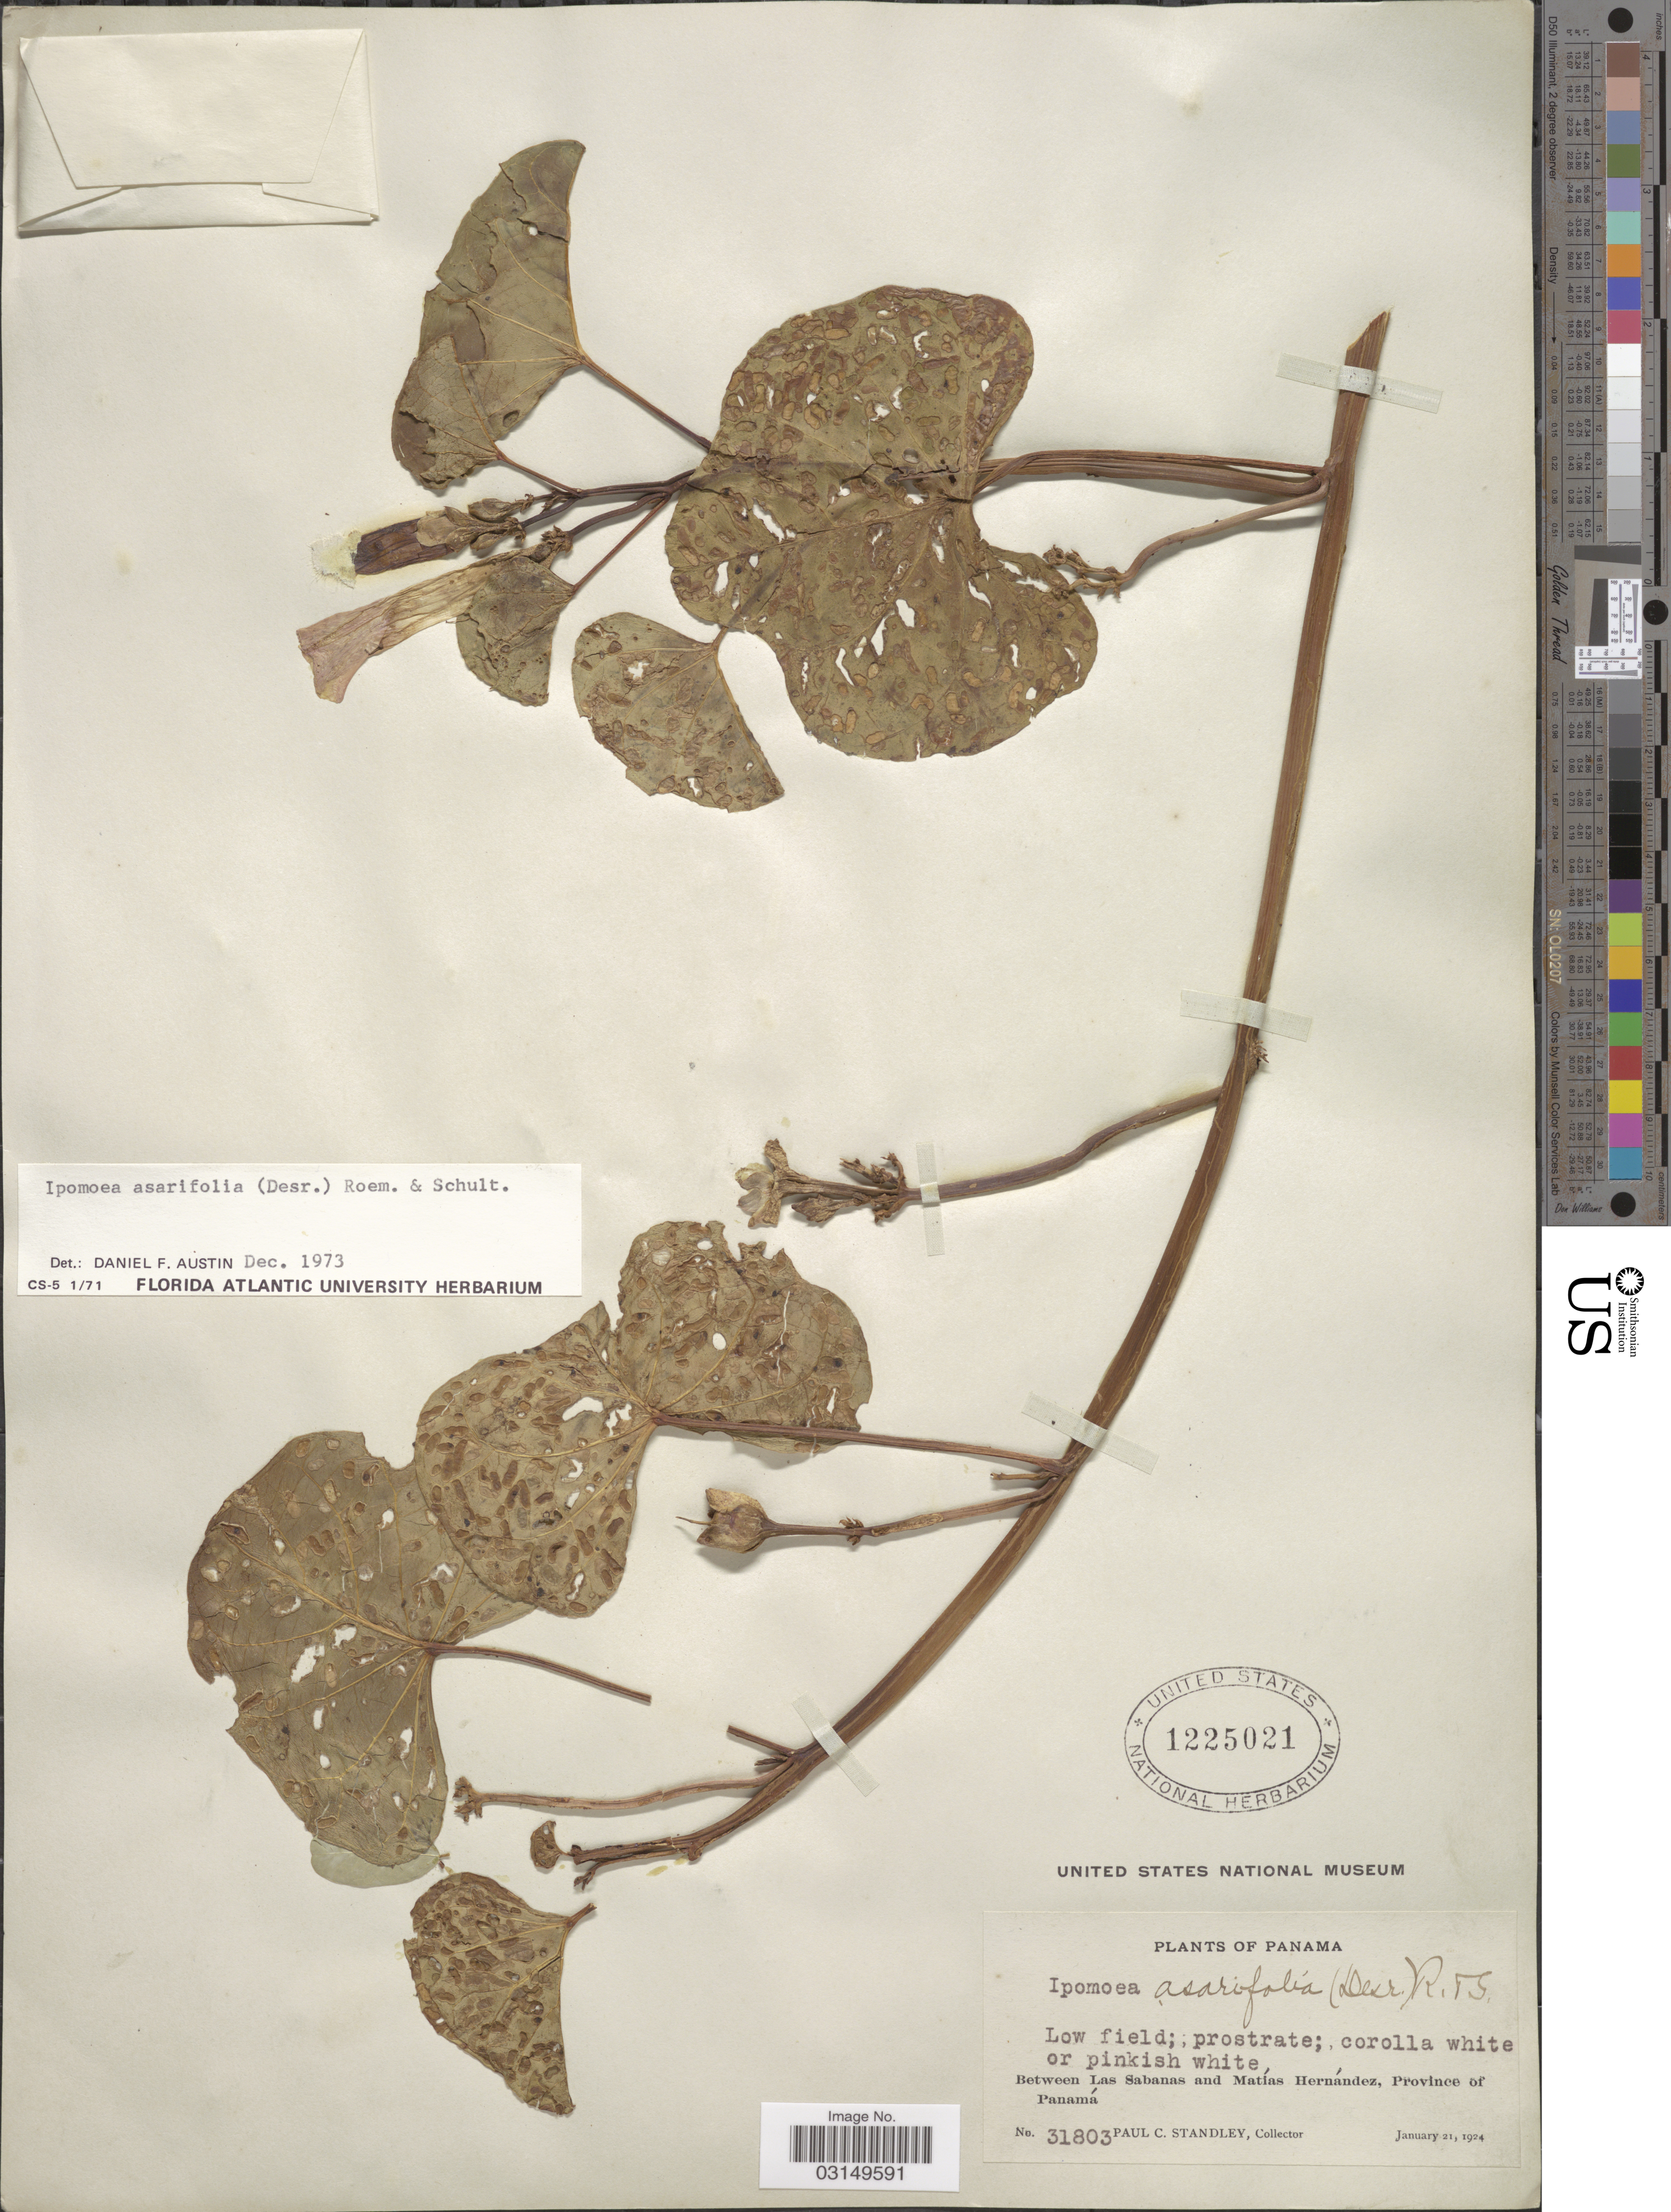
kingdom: Plantae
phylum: Tracheophyta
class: Magnoliopsida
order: Solanales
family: Convolvulaceae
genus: Ipomoea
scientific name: Ipomoea asarifolia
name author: (Desr.) Roem. & Schult.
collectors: P. C. Standley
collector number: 31803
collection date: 1924-01-21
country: Panama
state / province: Panamá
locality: Between Las Sabanas and Matías Hernández.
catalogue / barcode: US 1225021